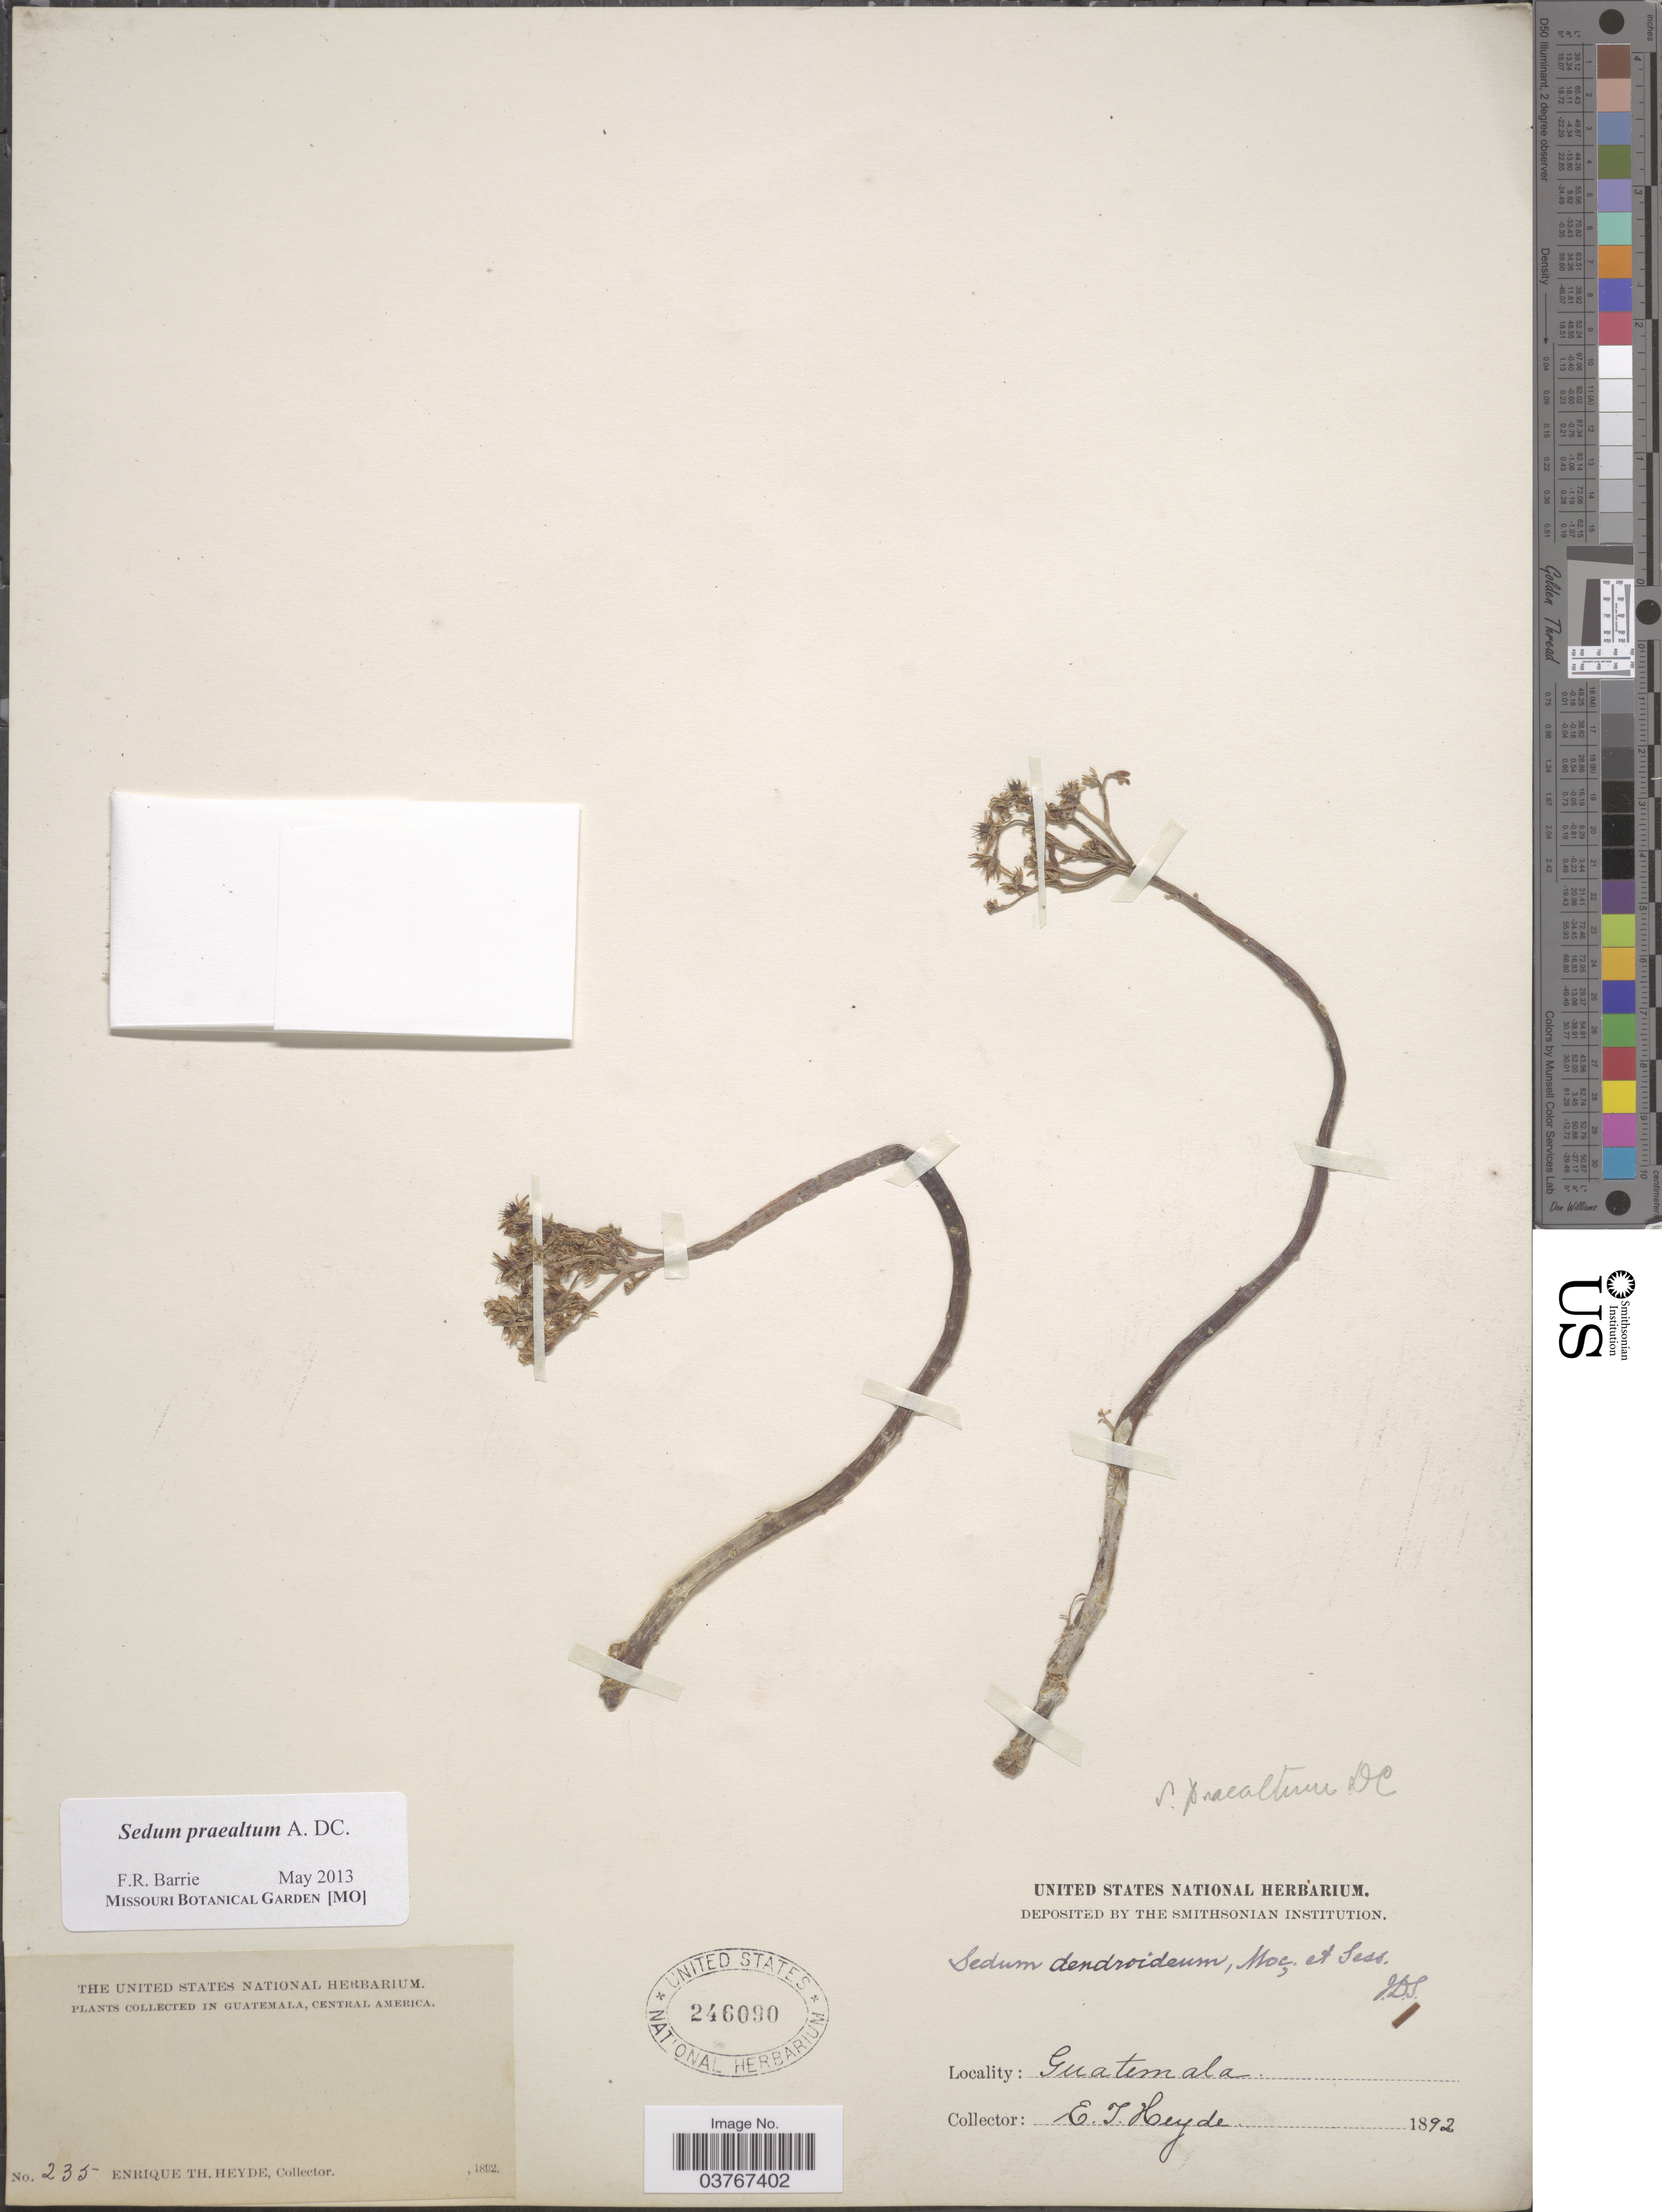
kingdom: Plantae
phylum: Tracheophyta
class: Magnoliopsida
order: Saxifragales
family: Crassulaceae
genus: Sedum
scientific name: Sedum praealtum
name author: A. DC.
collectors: E. T. Heyde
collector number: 235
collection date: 1892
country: Guatemala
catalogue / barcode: US 246090